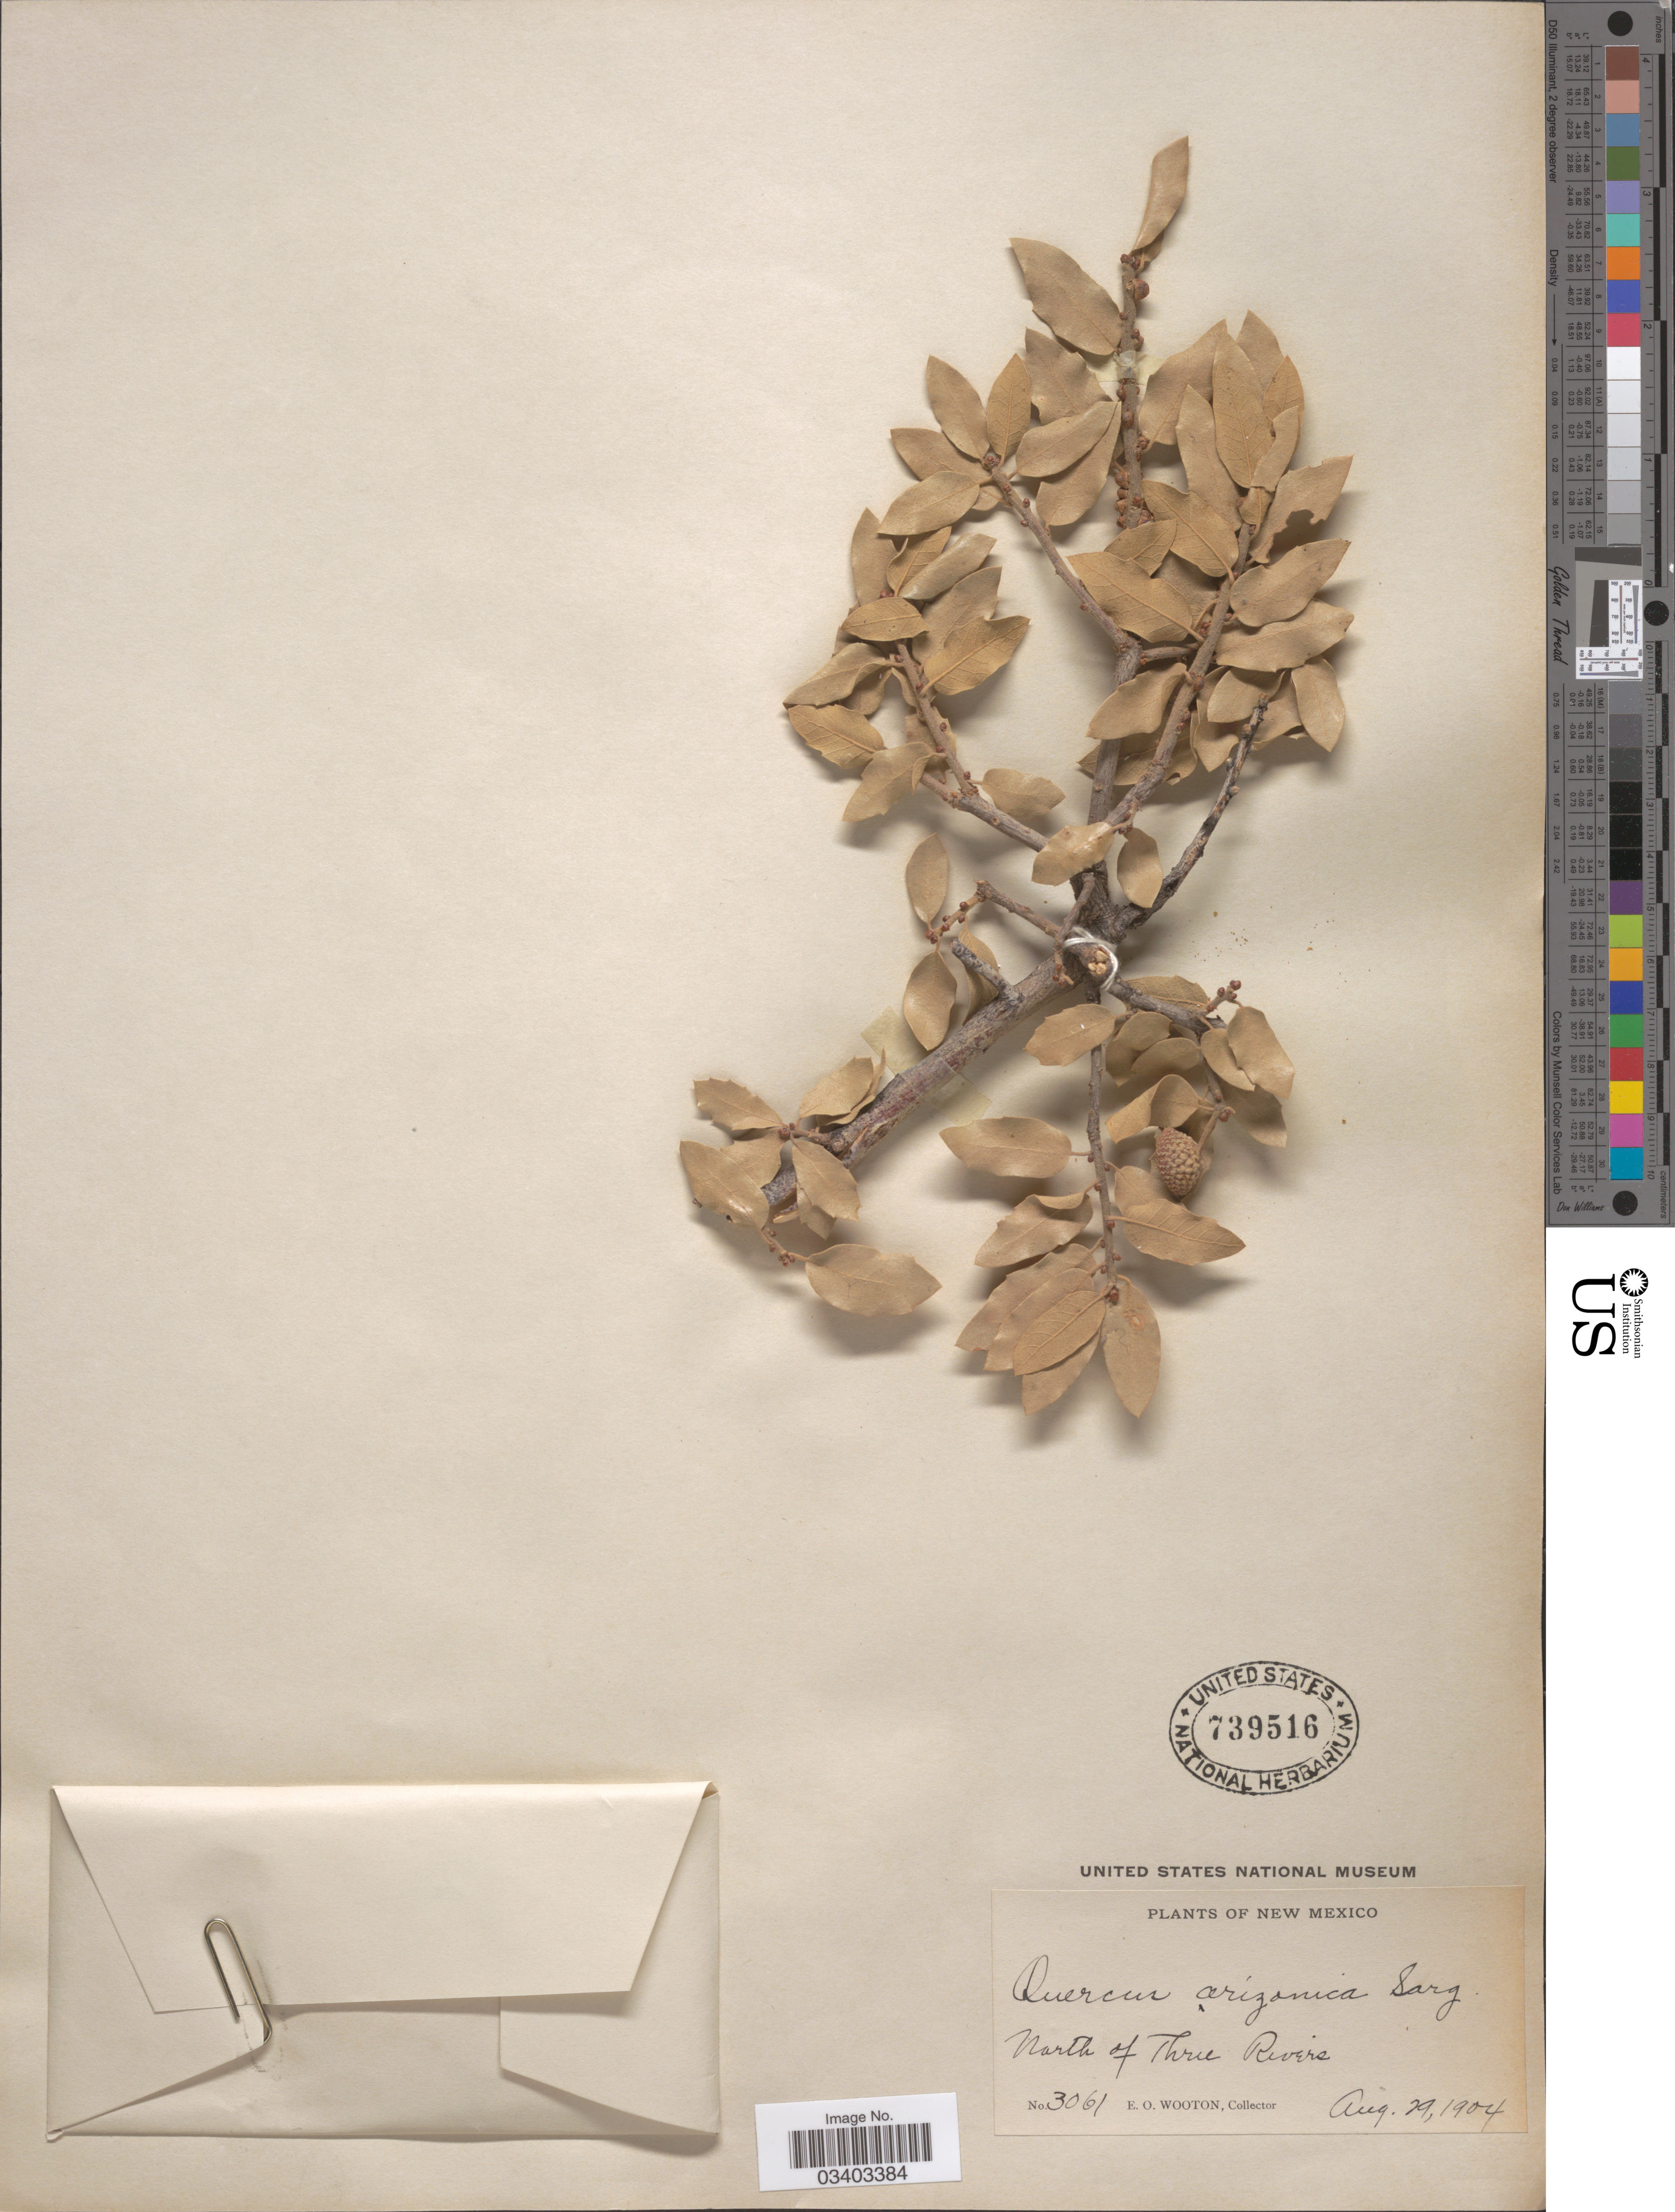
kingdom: Plantae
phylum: Tracheophyta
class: Magnoliopsida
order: Fagales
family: Fagaceae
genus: Quercus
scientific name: Quercus arizonica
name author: Sarg.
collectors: E. O. Wooton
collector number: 3061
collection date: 1904-08-29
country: United States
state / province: New Mexico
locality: North of Three Rivers.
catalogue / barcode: US 739516